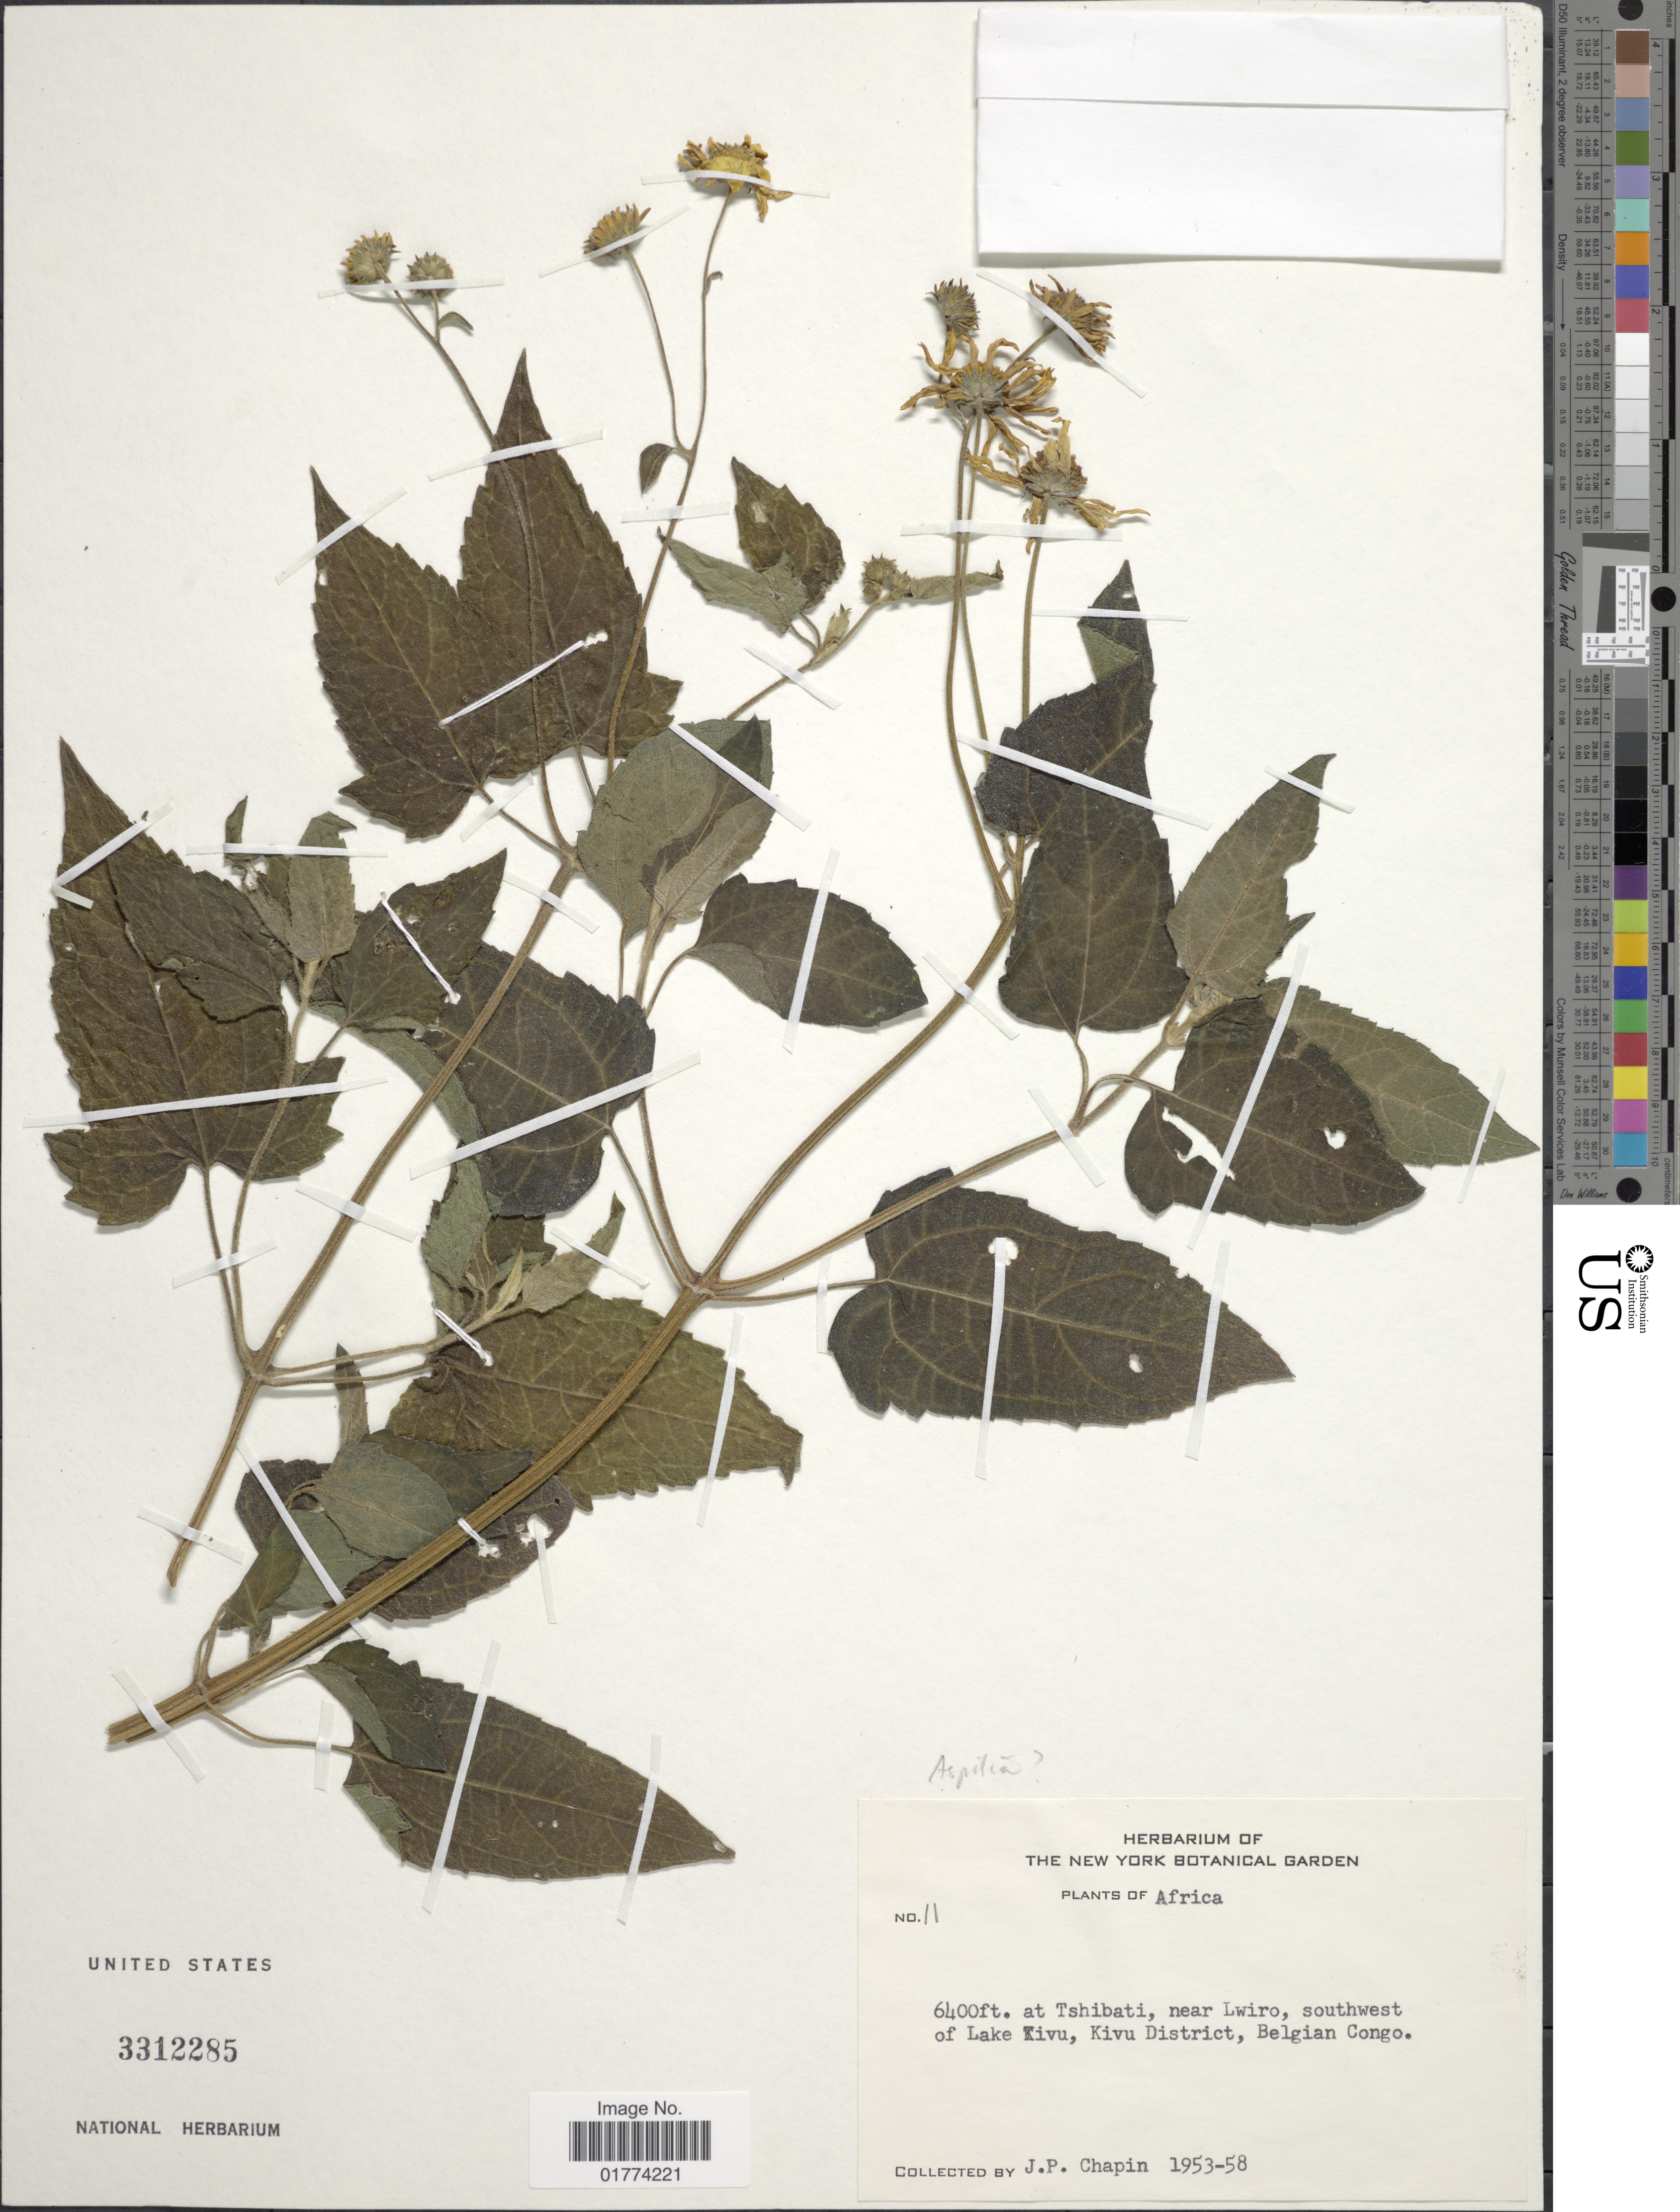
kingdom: Plantae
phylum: Tracheophyta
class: Magnoliopsida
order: Asterales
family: Asteraceae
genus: Melanthera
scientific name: Melanthera scandens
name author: (Schumach. & Thonn.) Brenan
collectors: J. Chapin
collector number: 11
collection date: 1953/1958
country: Congo, Democratic Republic of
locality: Tshibati, near Lwiro, southwest of Lake Kivu, Kivu District, Belgian Congo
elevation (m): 1951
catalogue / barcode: US 3312285